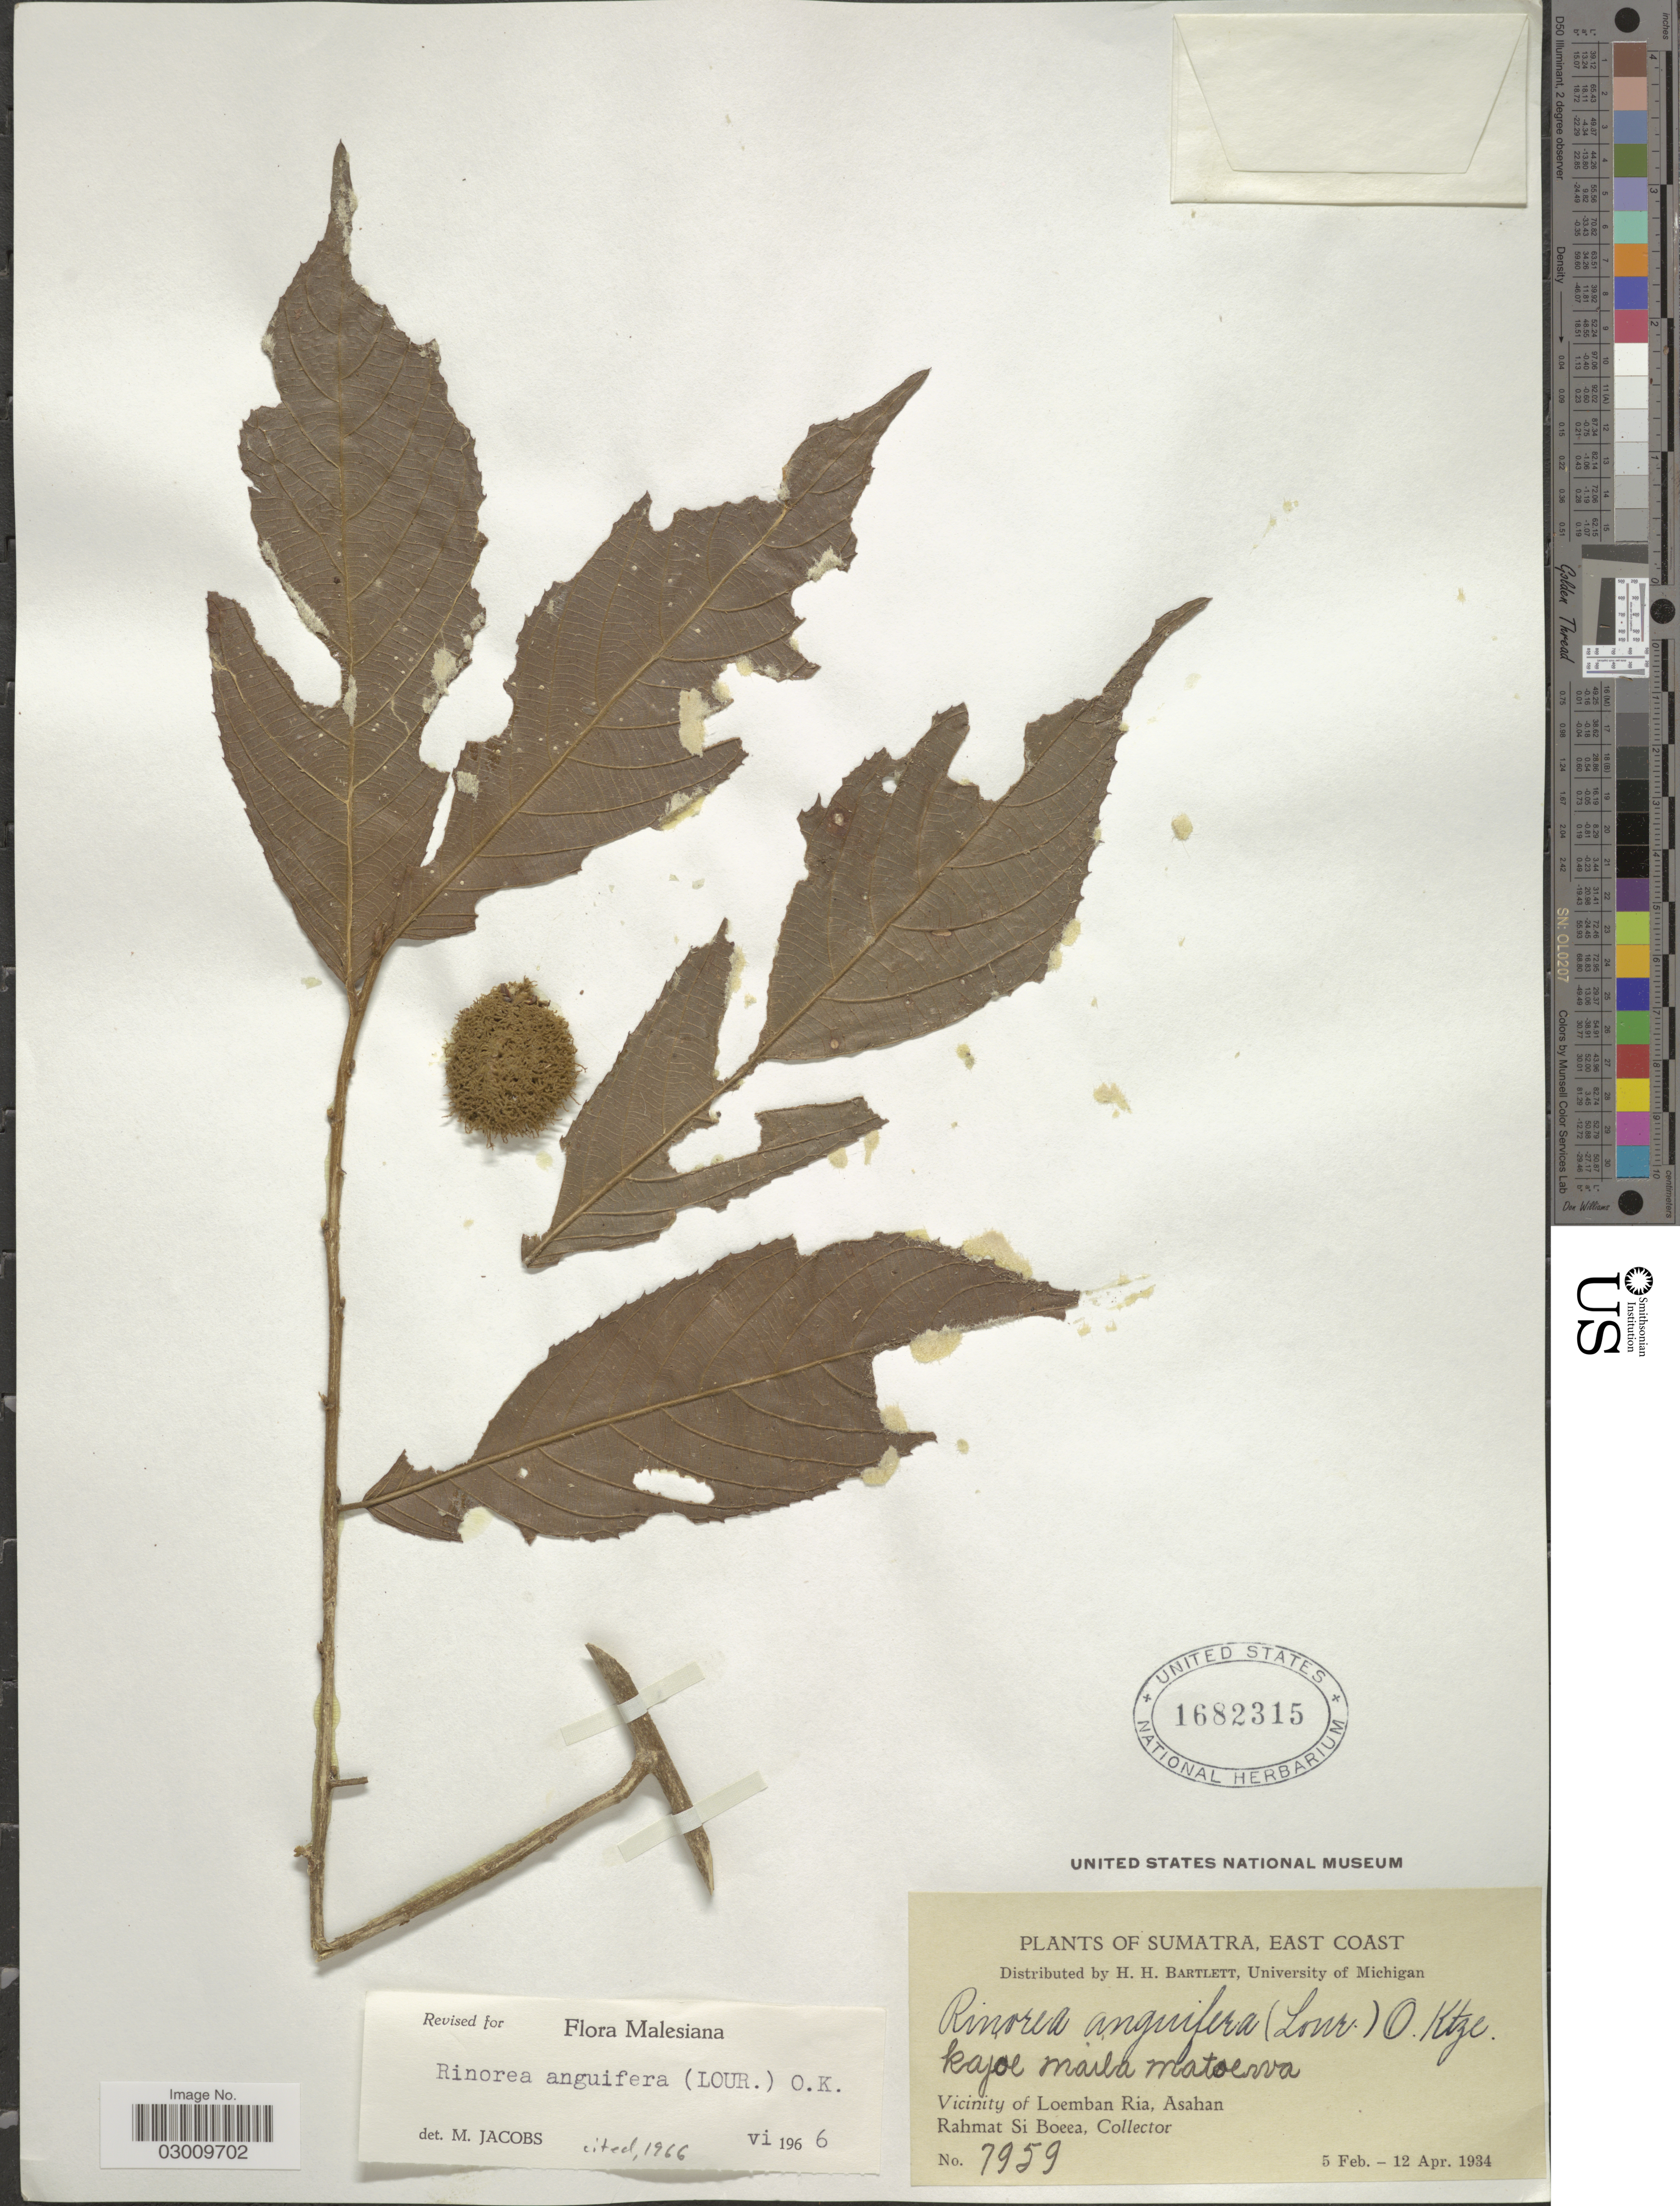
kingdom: Plantae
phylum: Tracheophyta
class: Magnoliopsida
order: Malpighiales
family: Violaceae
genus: Rinorea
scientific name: Rinorea anguifera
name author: Kuntze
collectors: Rahmat Si Boeea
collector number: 7959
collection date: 1934-02-05/1934-04-12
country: Indonesia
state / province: Sumatra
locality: East Coast. Vicinity of Loemban Ria, Asahan.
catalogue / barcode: US 1682315